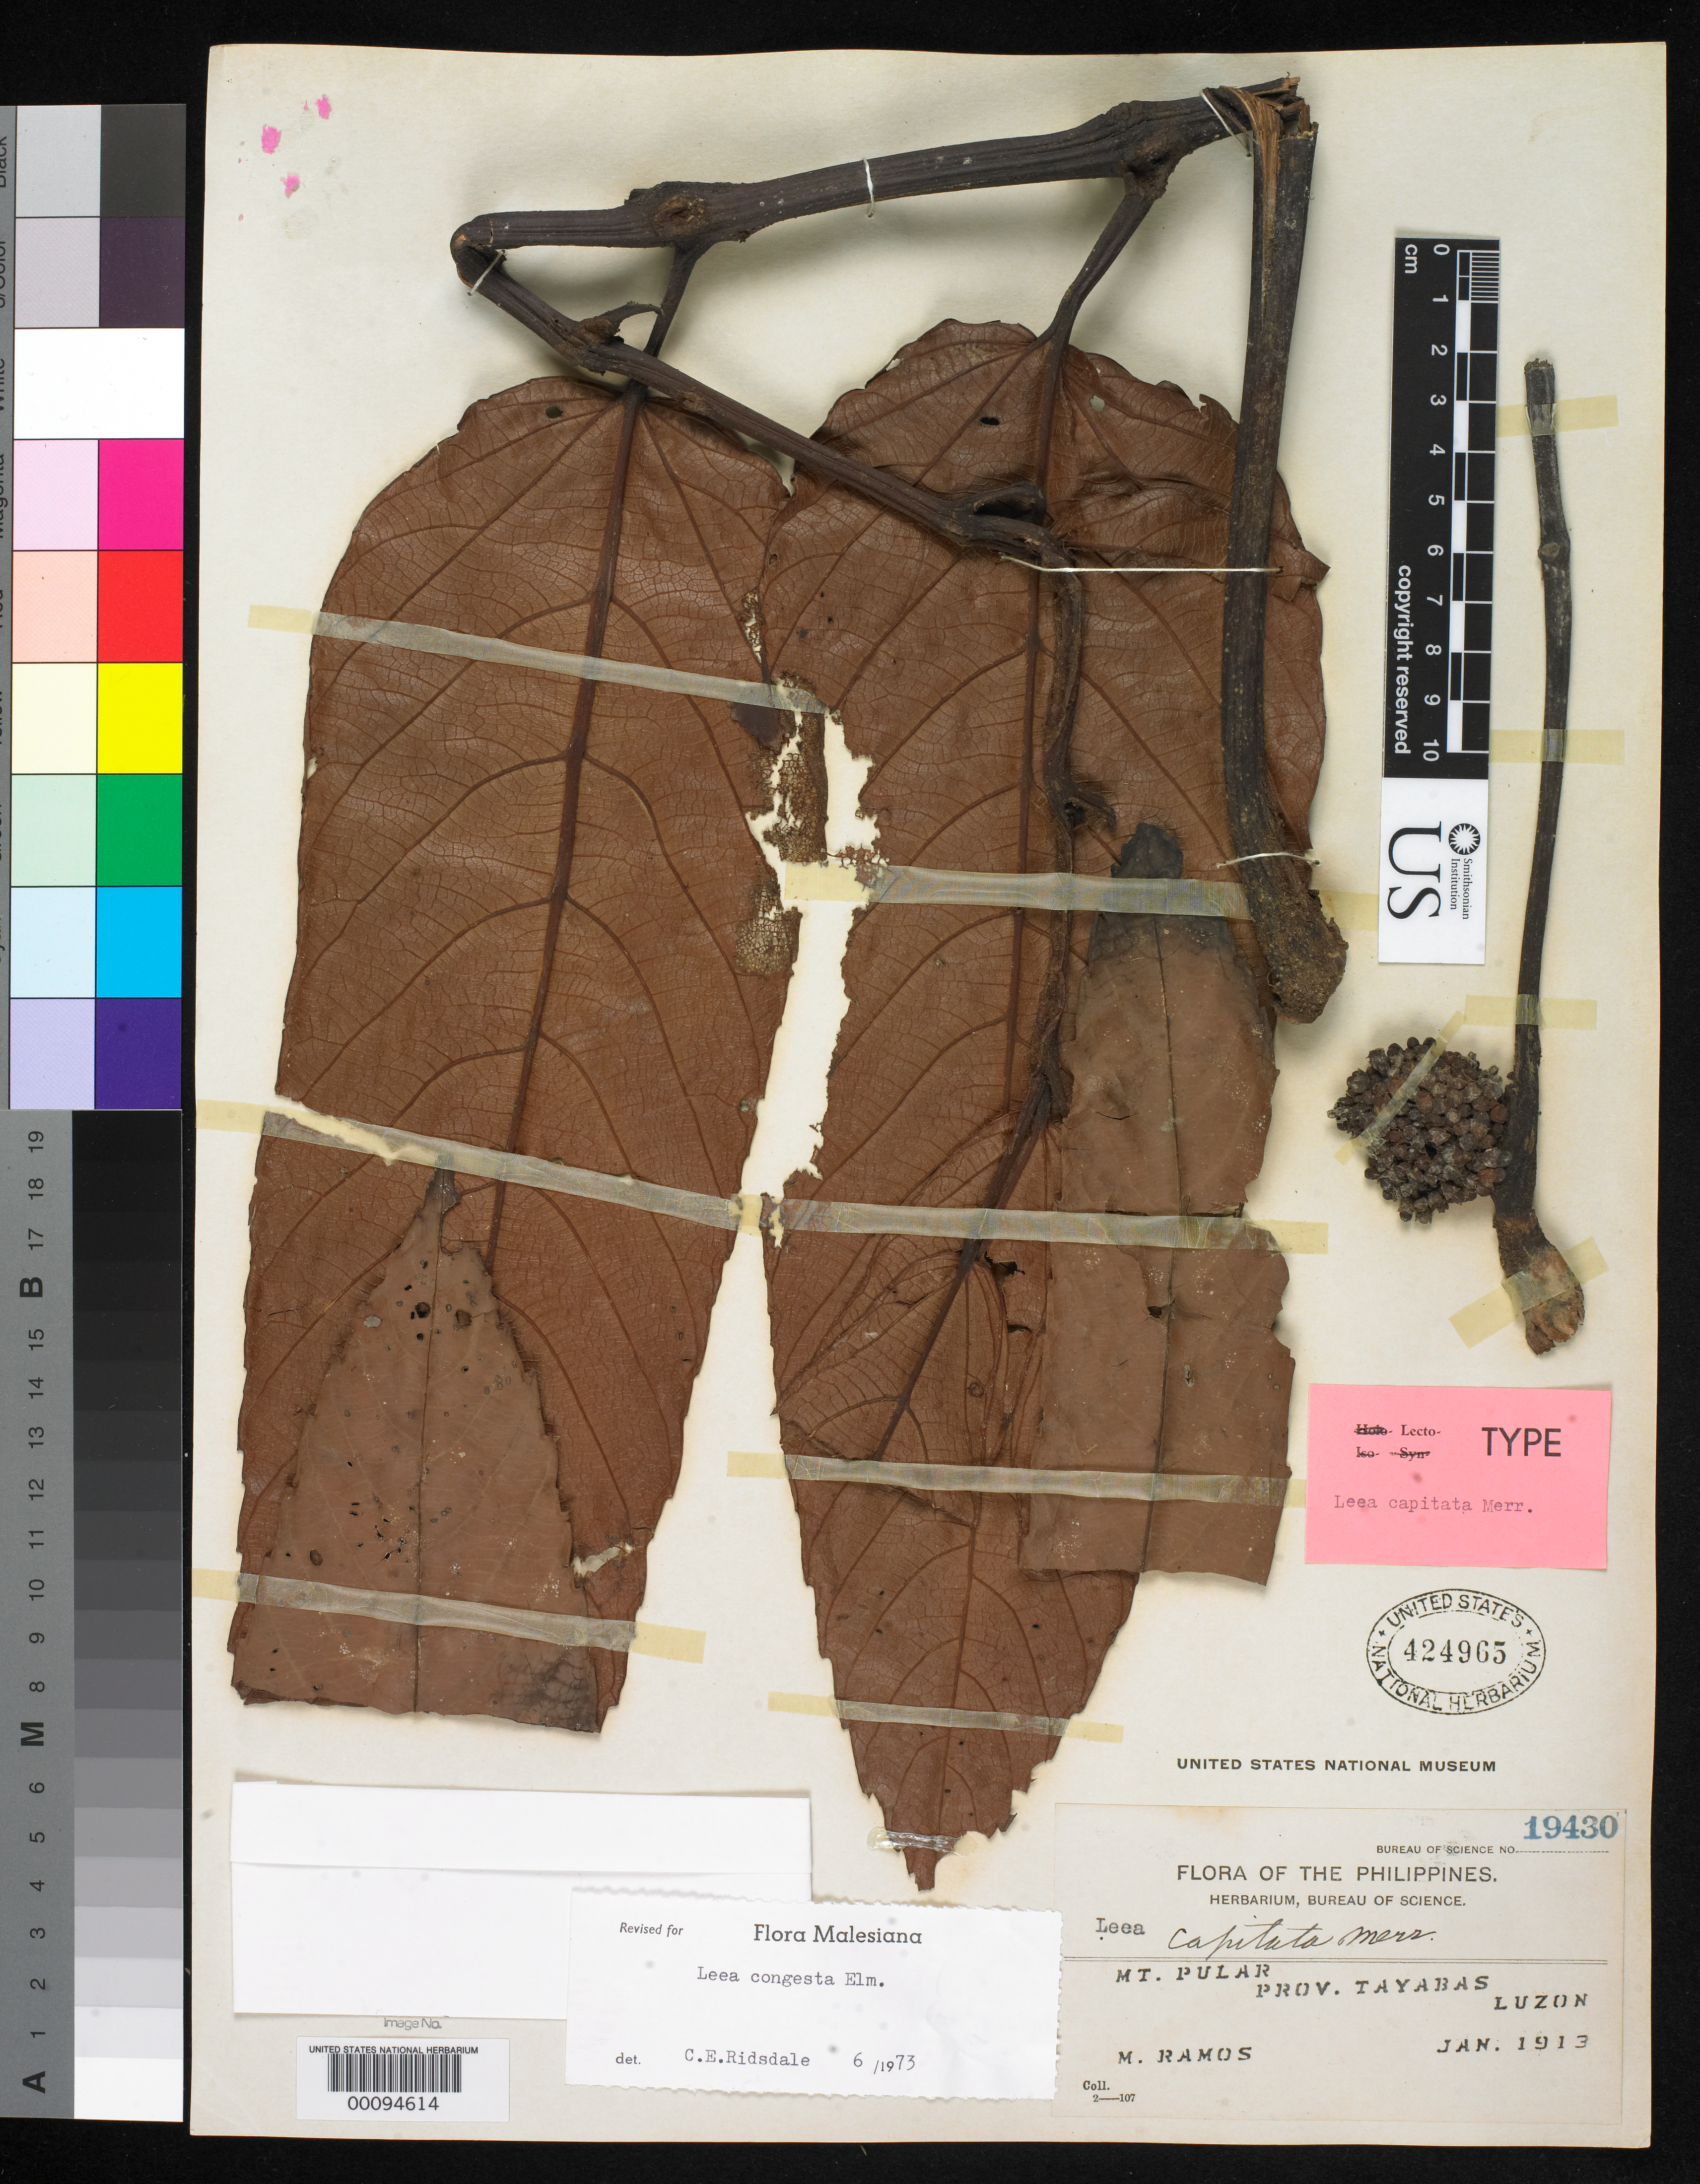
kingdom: Plantae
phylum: Tracheophyta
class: Magnoliopsida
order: Vitales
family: Vitaceae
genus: Leea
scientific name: Leea capitata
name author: Merr.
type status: Lectotype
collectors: M. Ramos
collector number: Bur. Sci. 19430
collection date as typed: Jan 1913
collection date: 1913-01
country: Philippines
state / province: Calabarzon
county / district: Quezon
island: Luzon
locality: Mt. Pular.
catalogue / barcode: US 424965